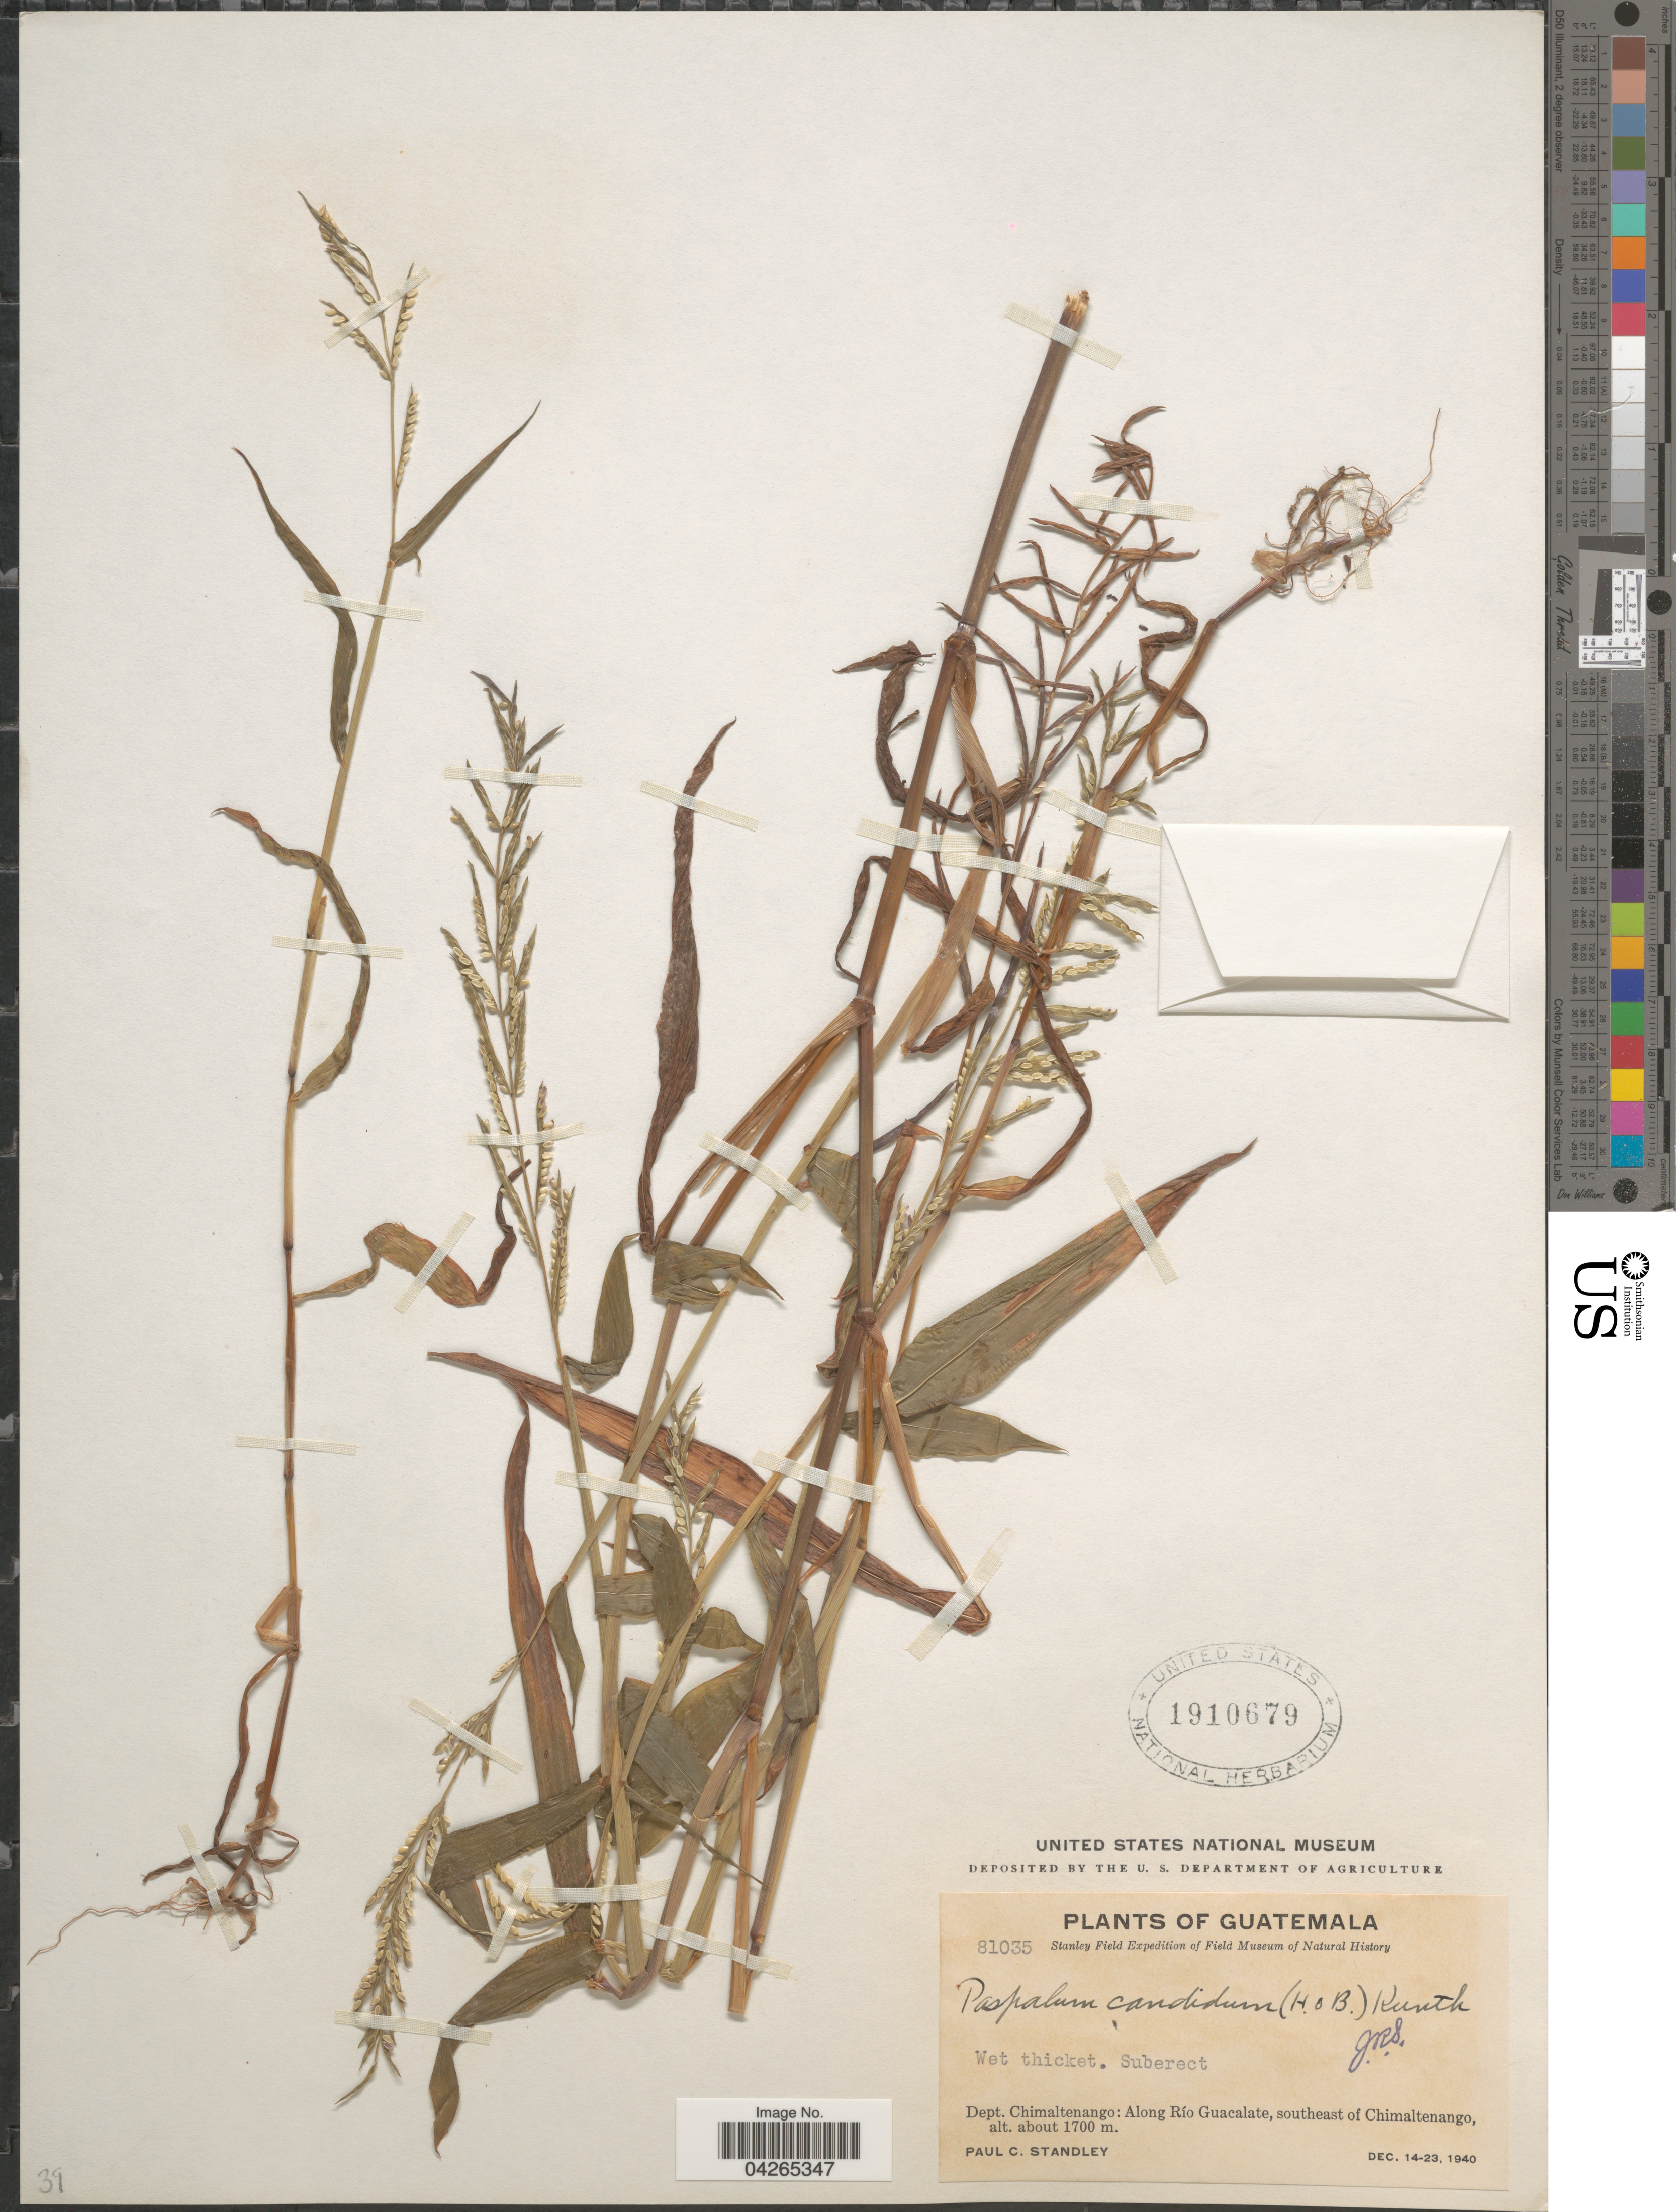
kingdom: Plantae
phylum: Tracheophyta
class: Liliopsida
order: Poales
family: Poaceae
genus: Paspalum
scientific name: Paspalum candidum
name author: (Humb. & Bonpl. ex Fleugge) Kunth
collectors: P. C. Standley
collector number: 81035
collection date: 1940-12-14/1940-12-23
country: Guatemala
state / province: Chimaltenango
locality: Stanley Field Expedition. Dept. Chimaltenango: Along Río Guacalate, southeast of Chimaltenango.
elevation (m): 1700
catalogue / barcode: US 1910679